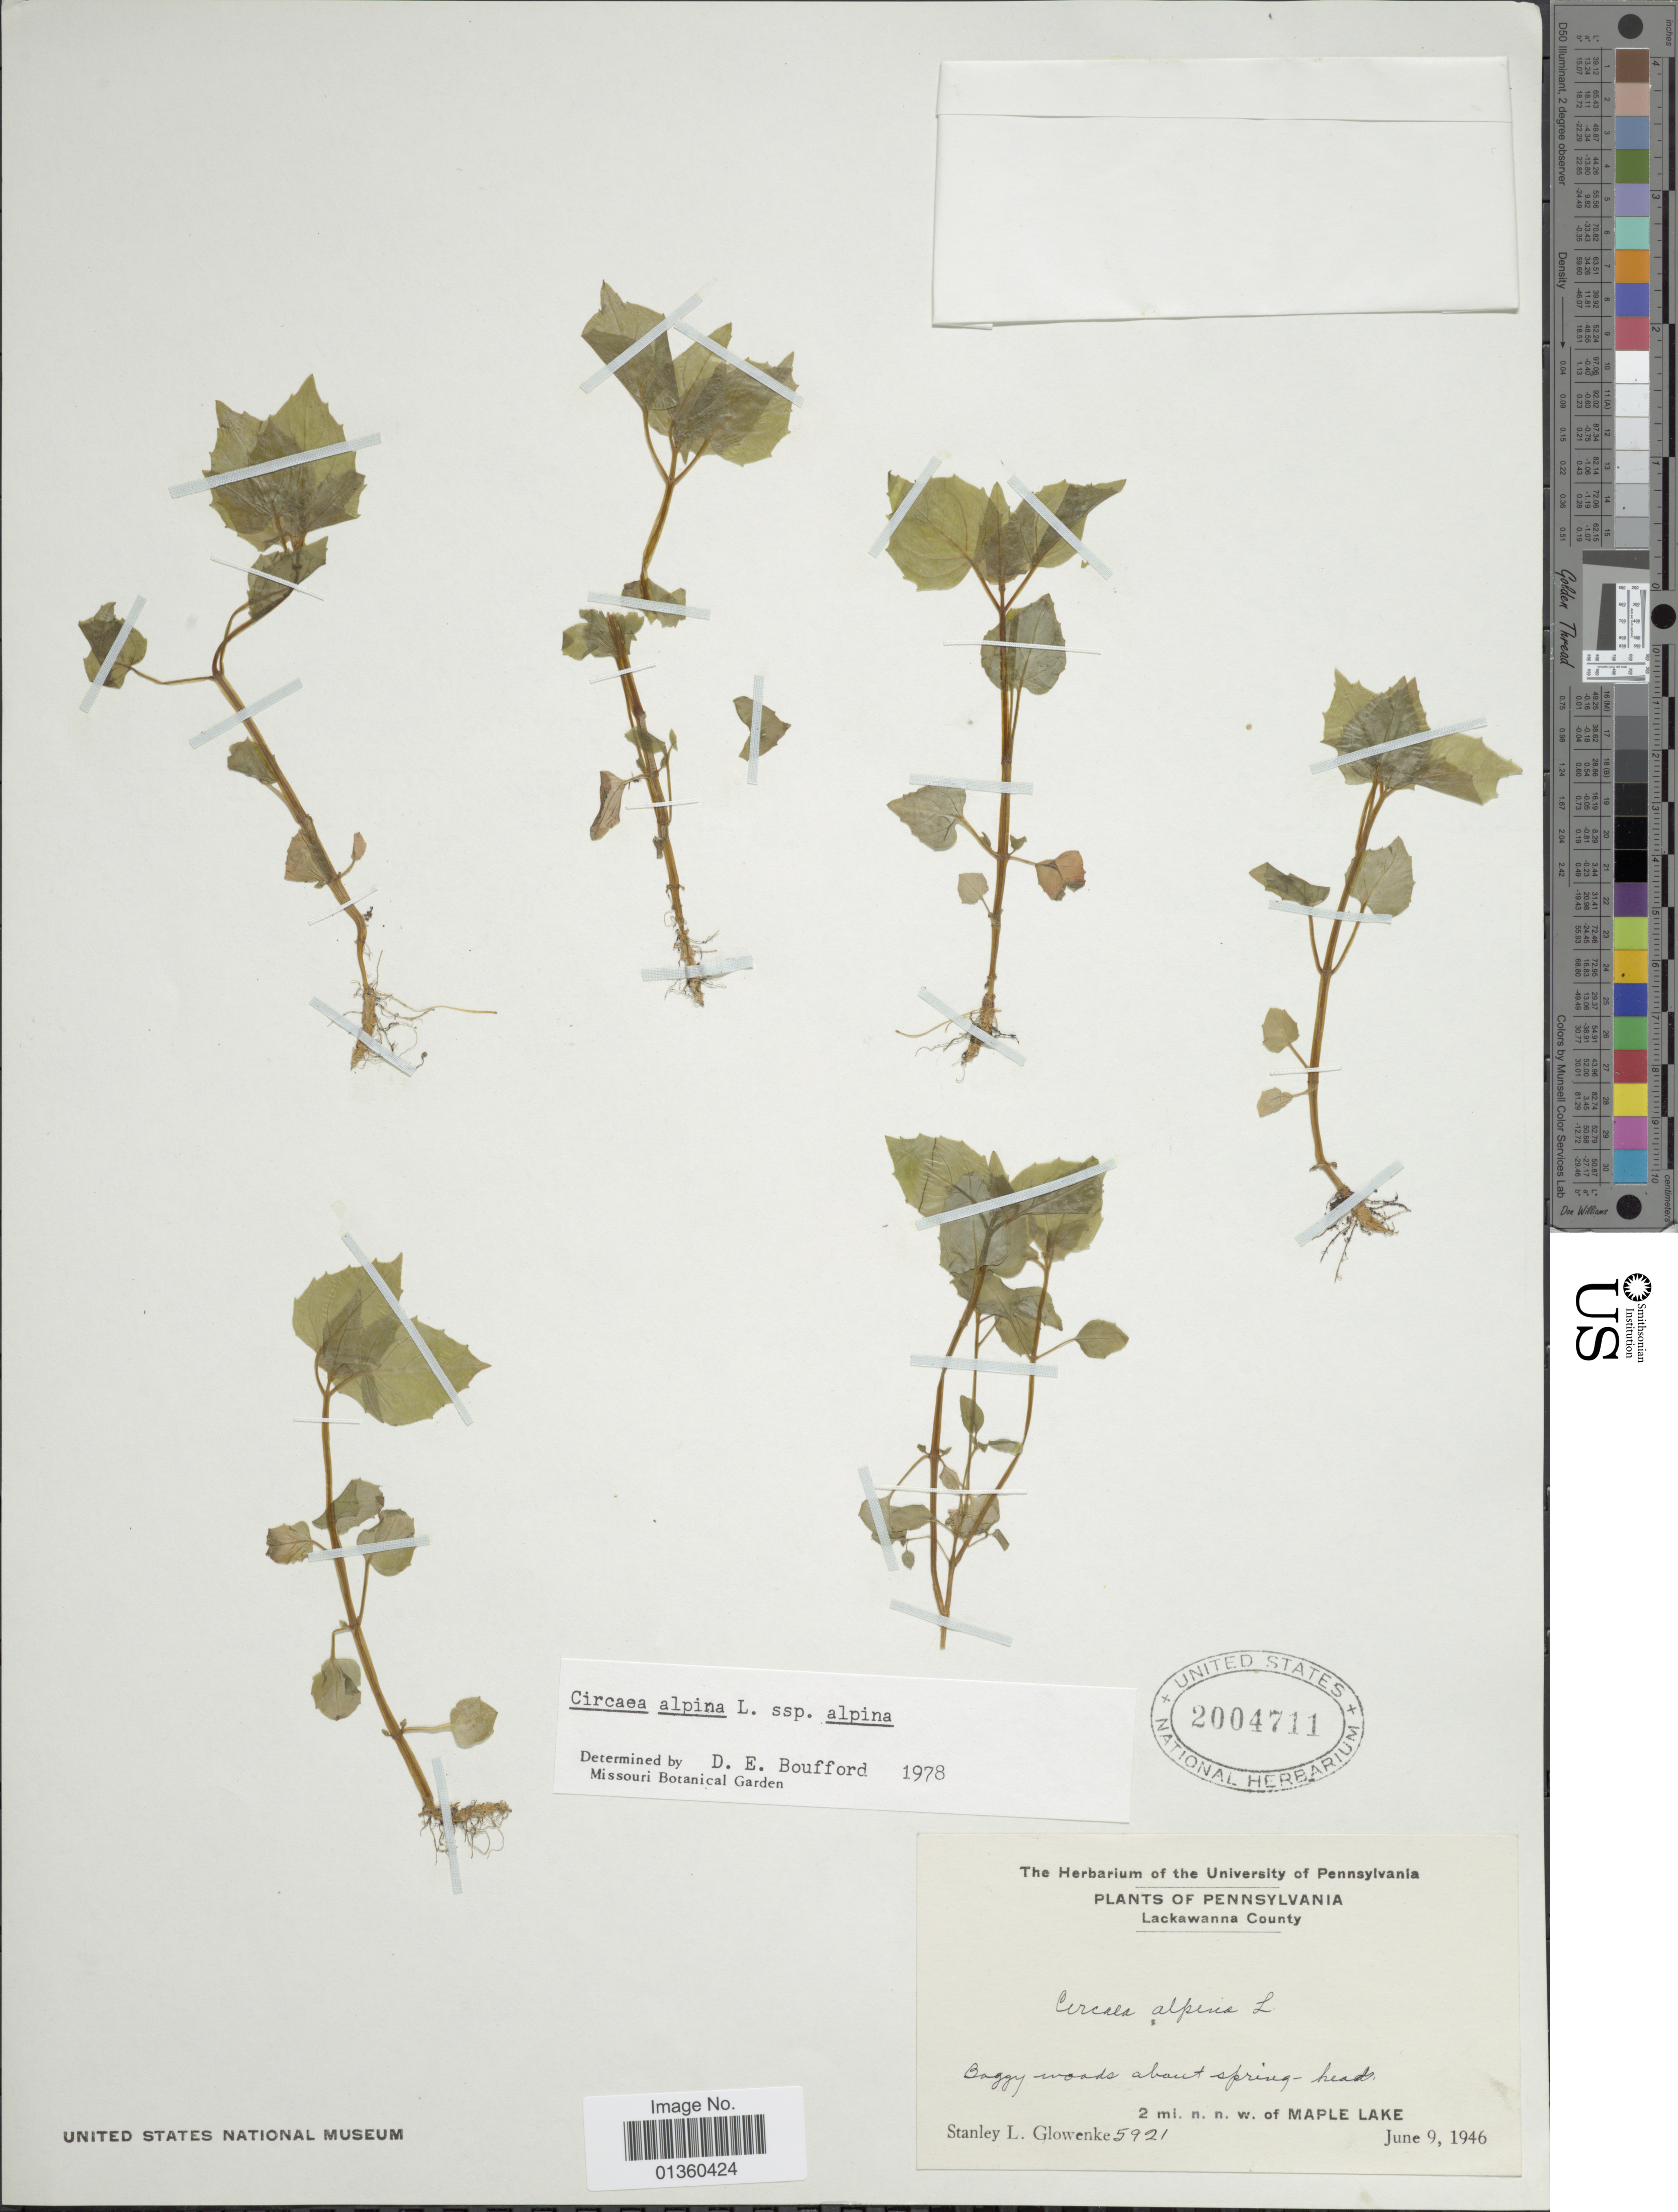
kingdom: Plantae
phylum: Tracheophyta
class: Magnoliopsida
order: Myrtales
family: Onagraceae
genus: Circaea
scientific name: Circaea alpina subsp. alpina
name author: L.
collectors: S. Glowenke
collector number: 5921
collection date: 1946-06-09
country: United States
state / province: Pennsylvania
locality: Lackawanna County, 2 mi. n. n. w. of Maple Lake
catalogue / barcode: US 2004711